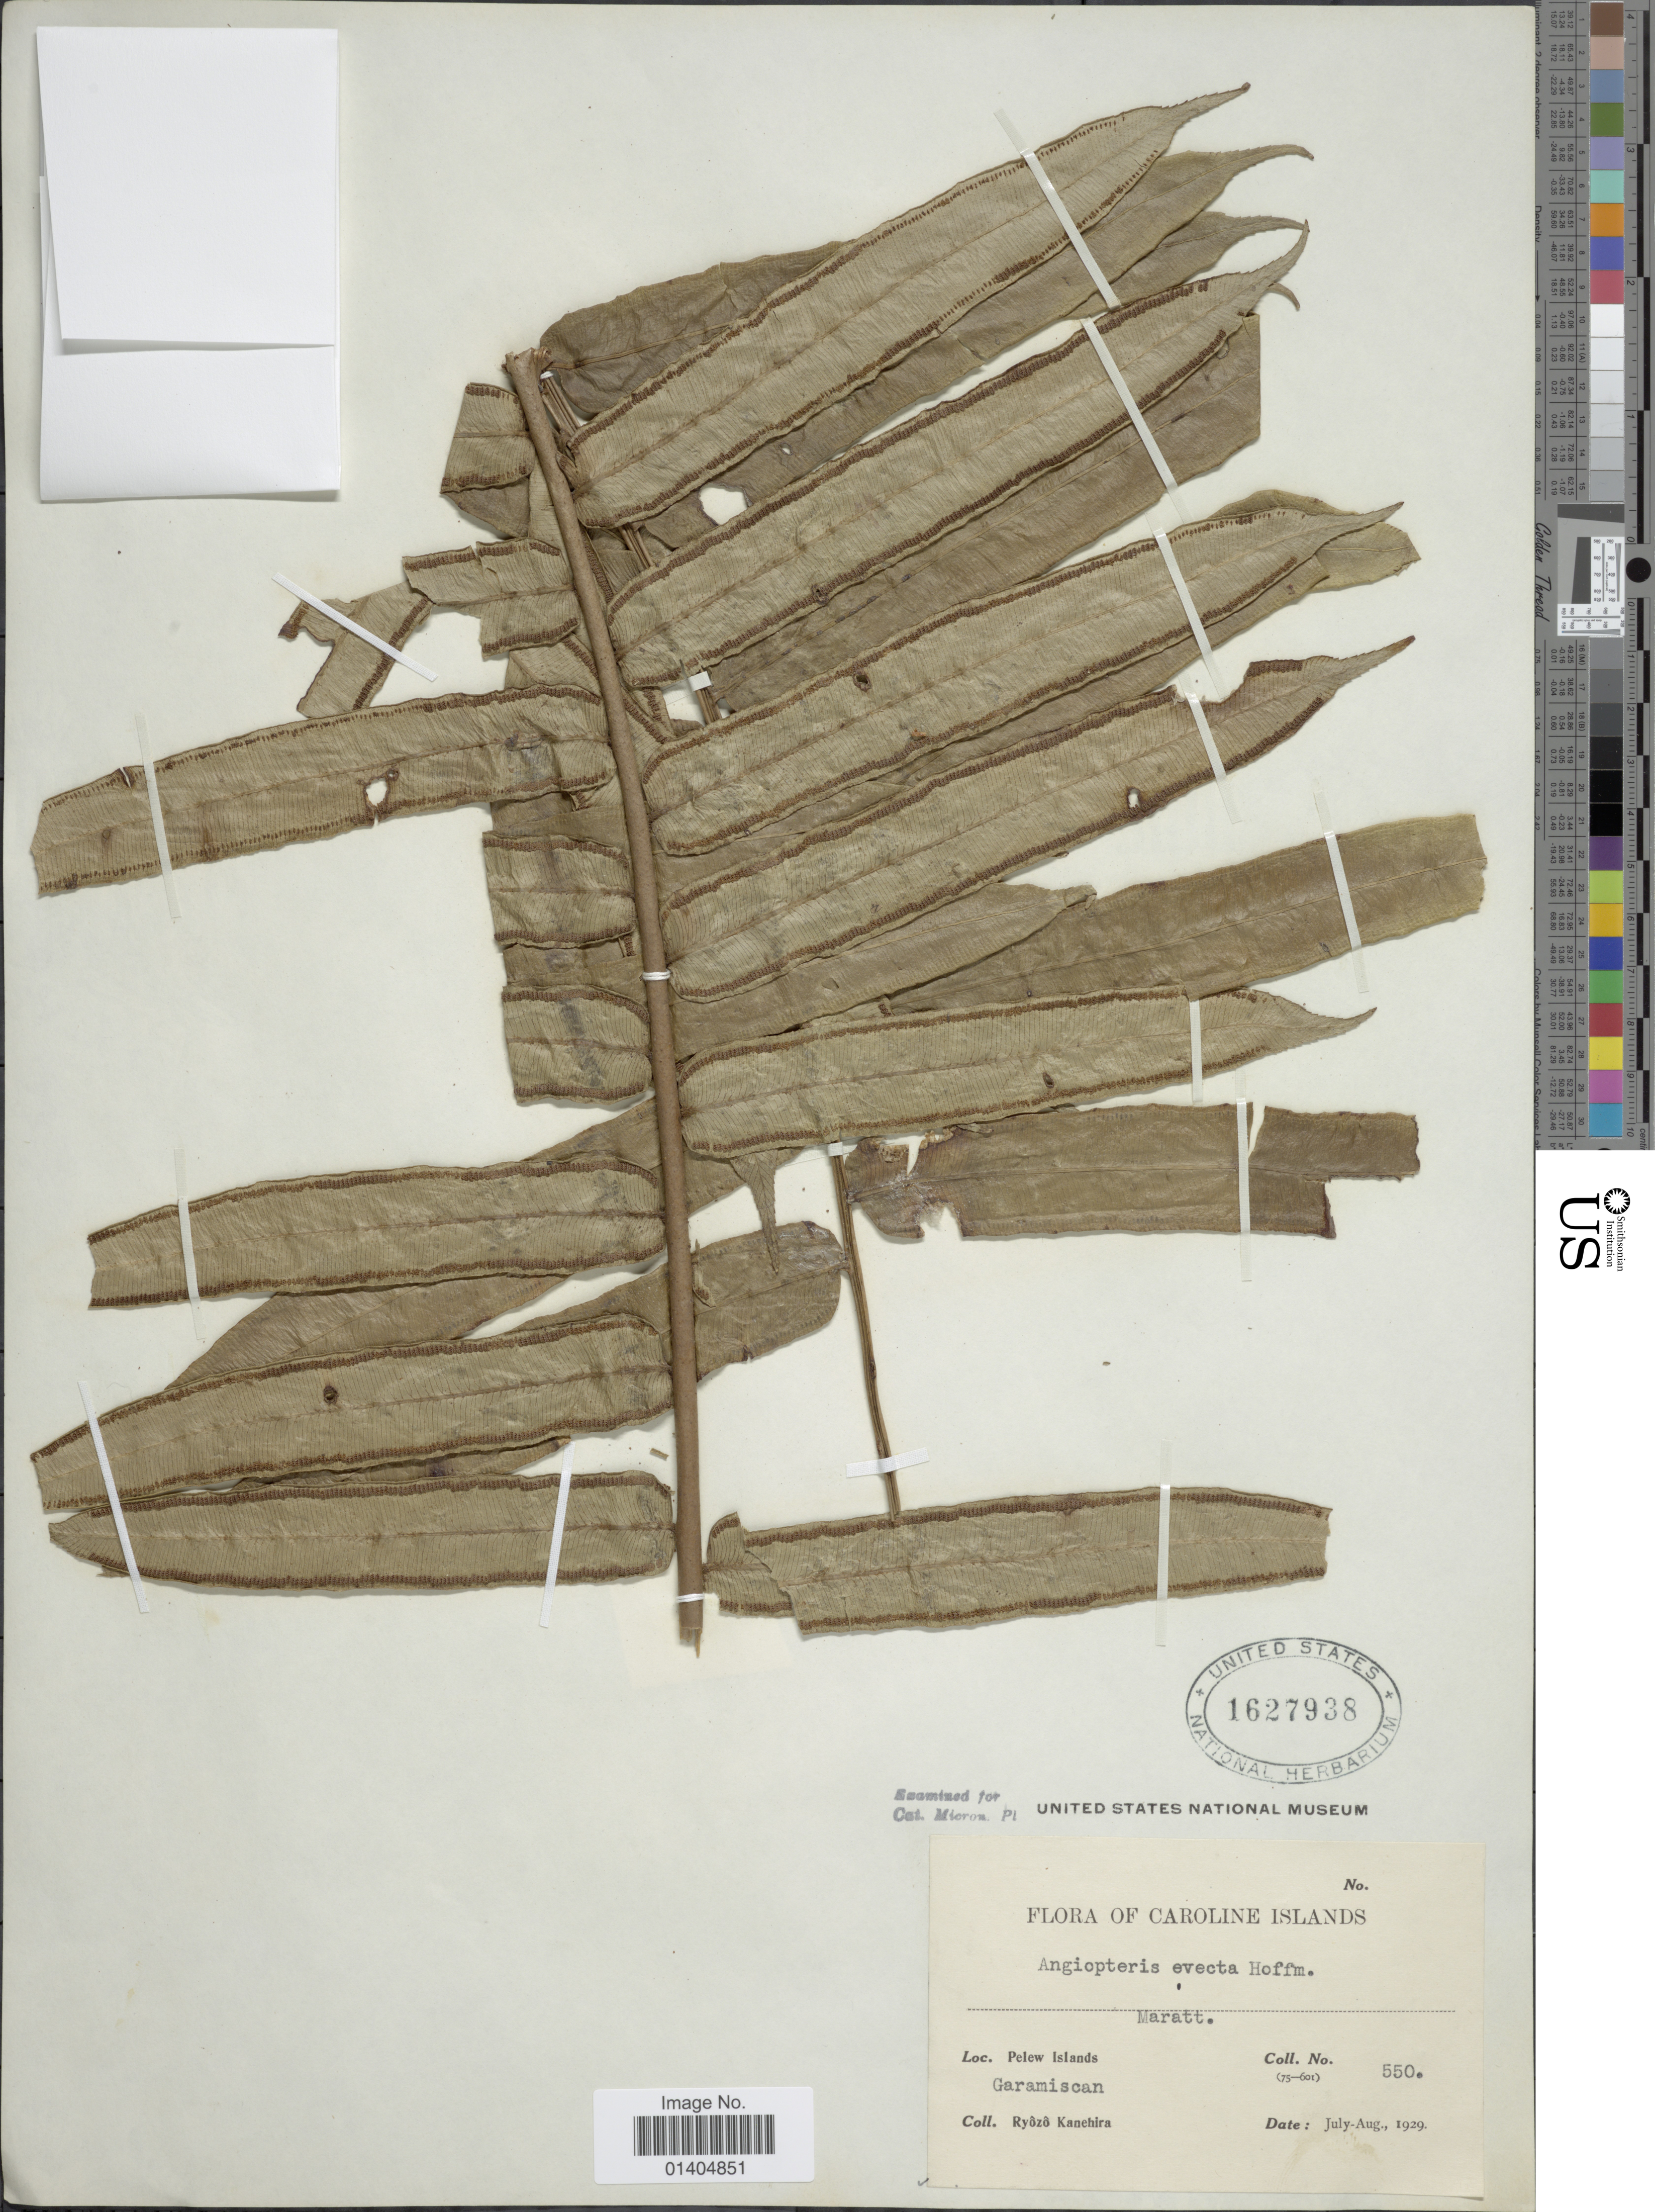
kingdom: Plantae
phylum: Tracheophyta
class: Polypodiopsida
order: Marattiales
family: Marattiaceae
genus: Angiopteris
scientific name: Angiopteris evecta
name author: (G. Forst.) Hoffm.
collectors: R. Kanehira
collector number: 550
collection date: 1929-07/1929-08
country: Palau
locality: Pelew Islands Garamiscan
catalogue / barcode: US 1627938